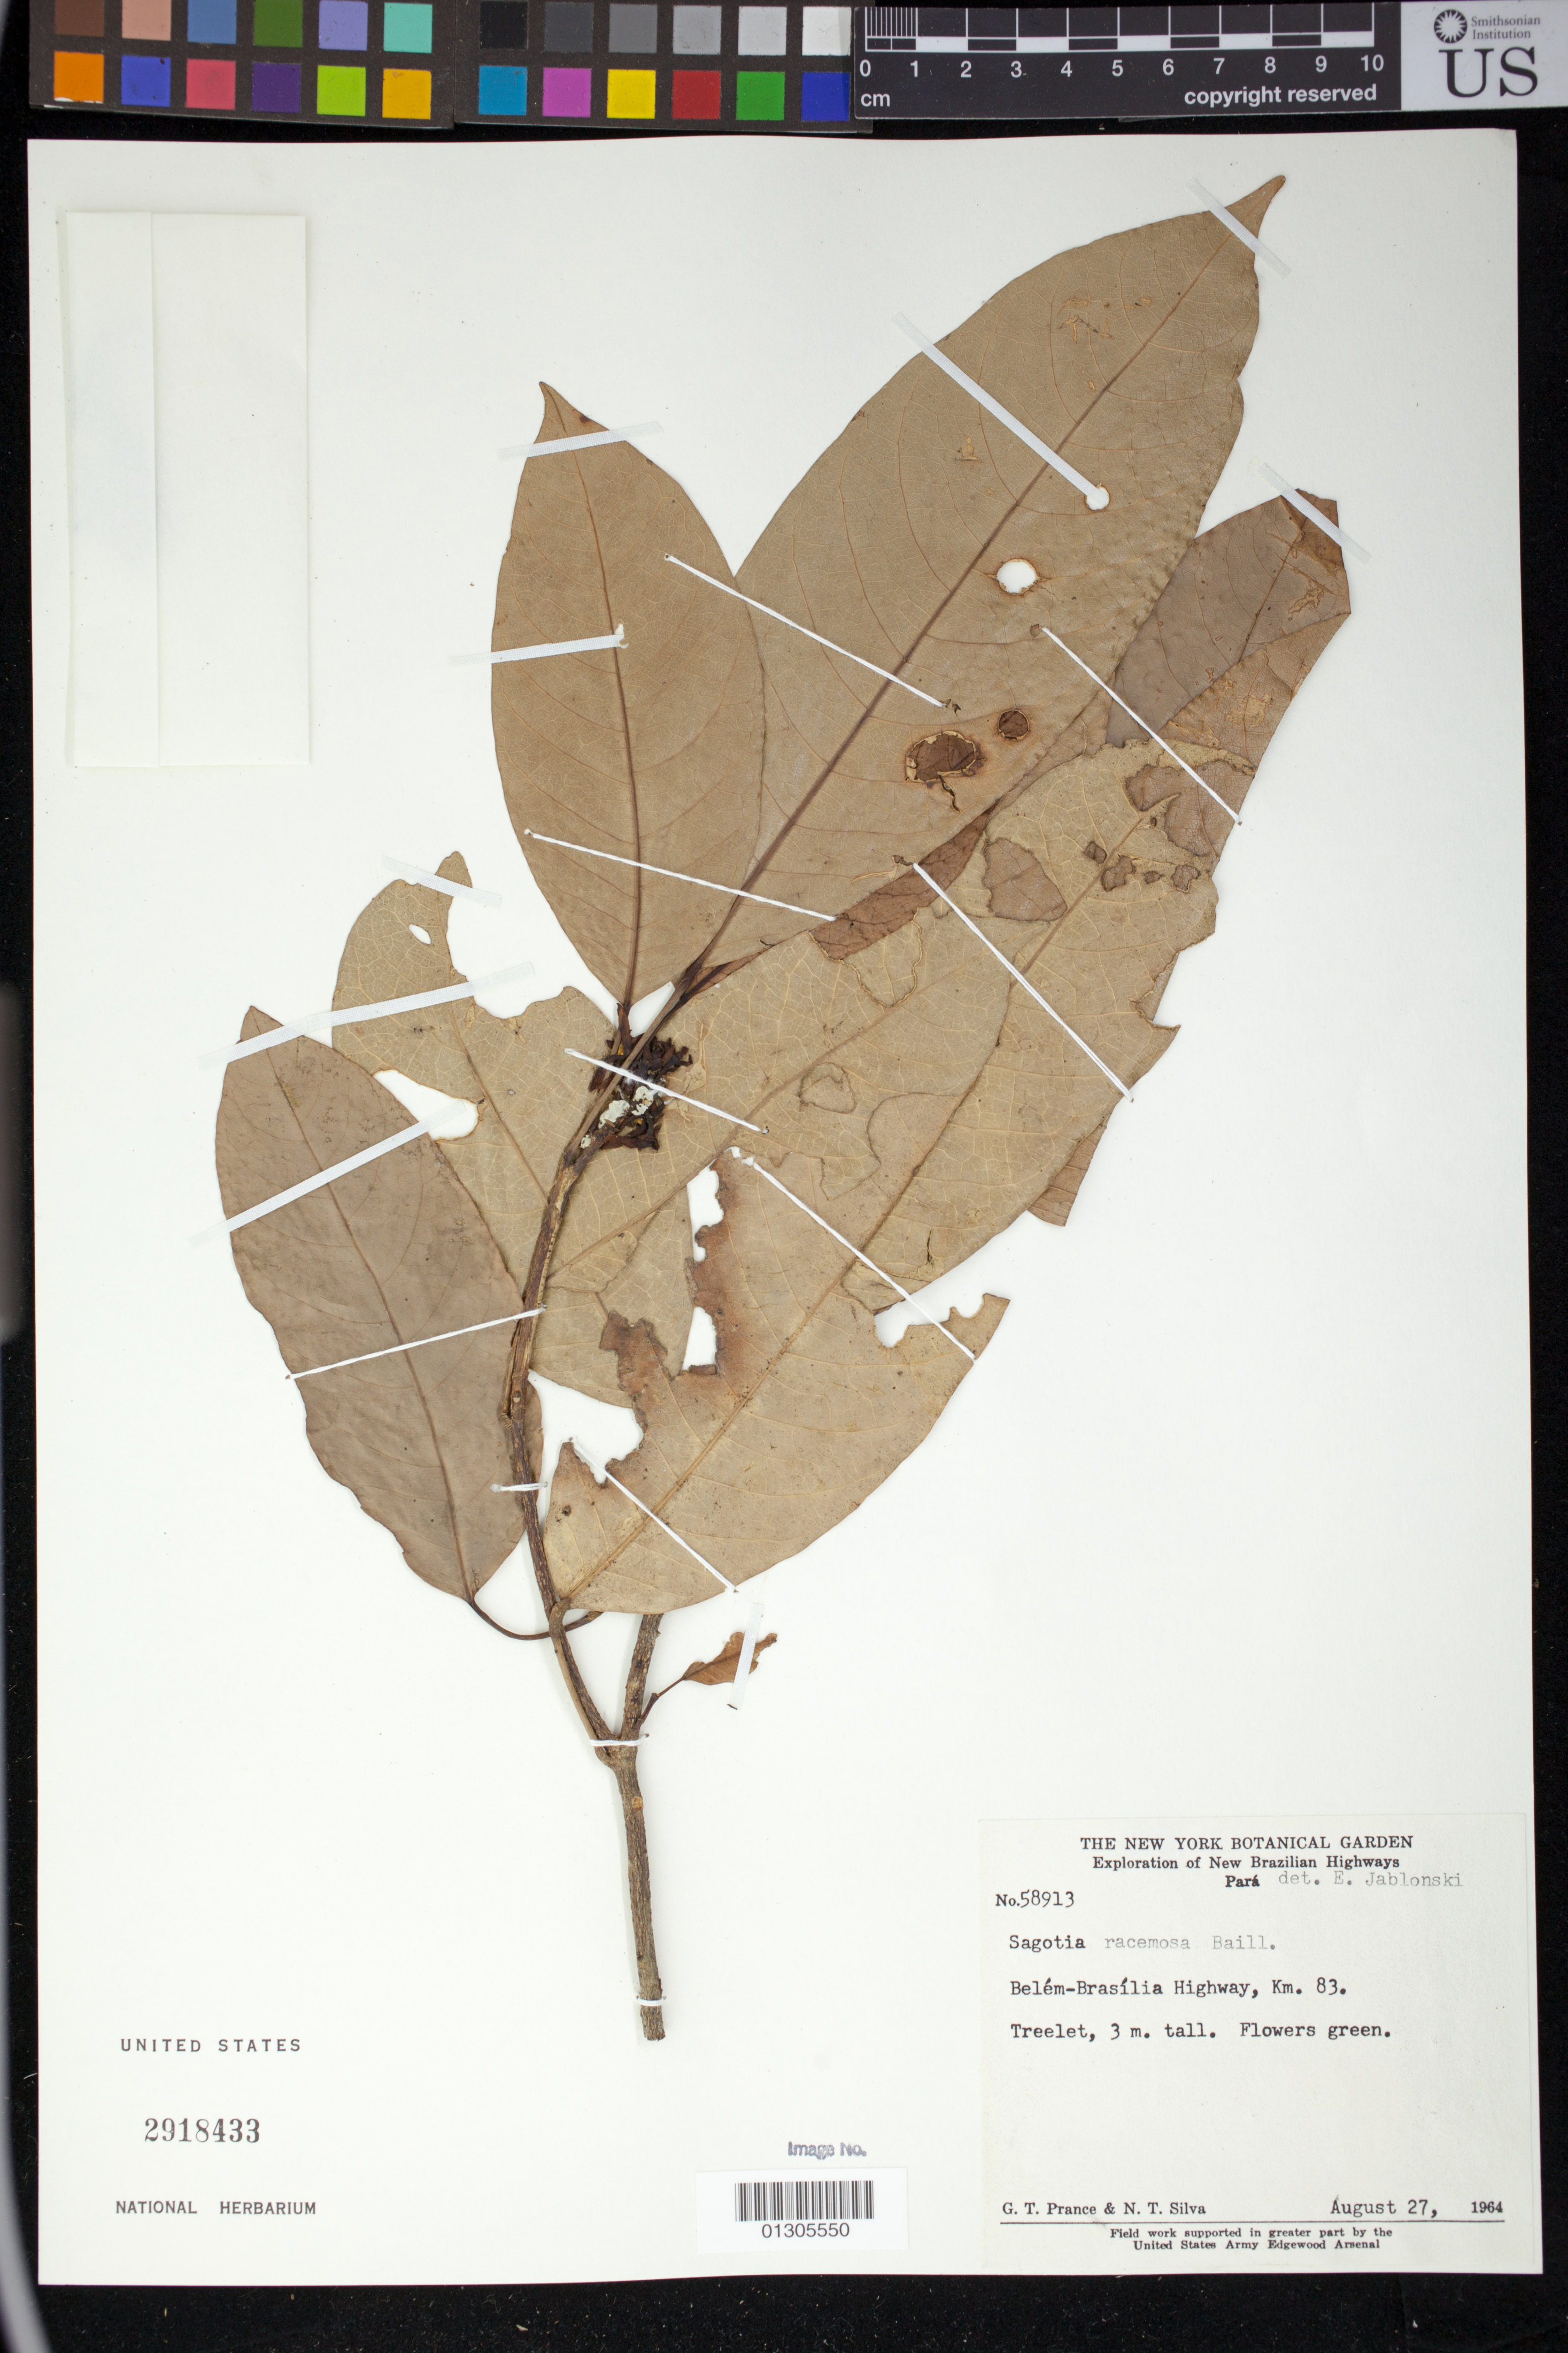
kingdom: Plantae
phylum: Tracheophyta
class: Magnoliopsida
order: Malpighiales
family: Euphorbiaceae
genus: Sagotia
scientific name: Sagotia racemosa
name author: Baill.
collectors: G. T. Prance & N. T. Silva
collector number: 58913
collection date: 1964-08-27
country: Brazil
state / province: Pará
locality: Belém-Brasília Highway, Km. 83.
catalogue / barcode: US 2918433